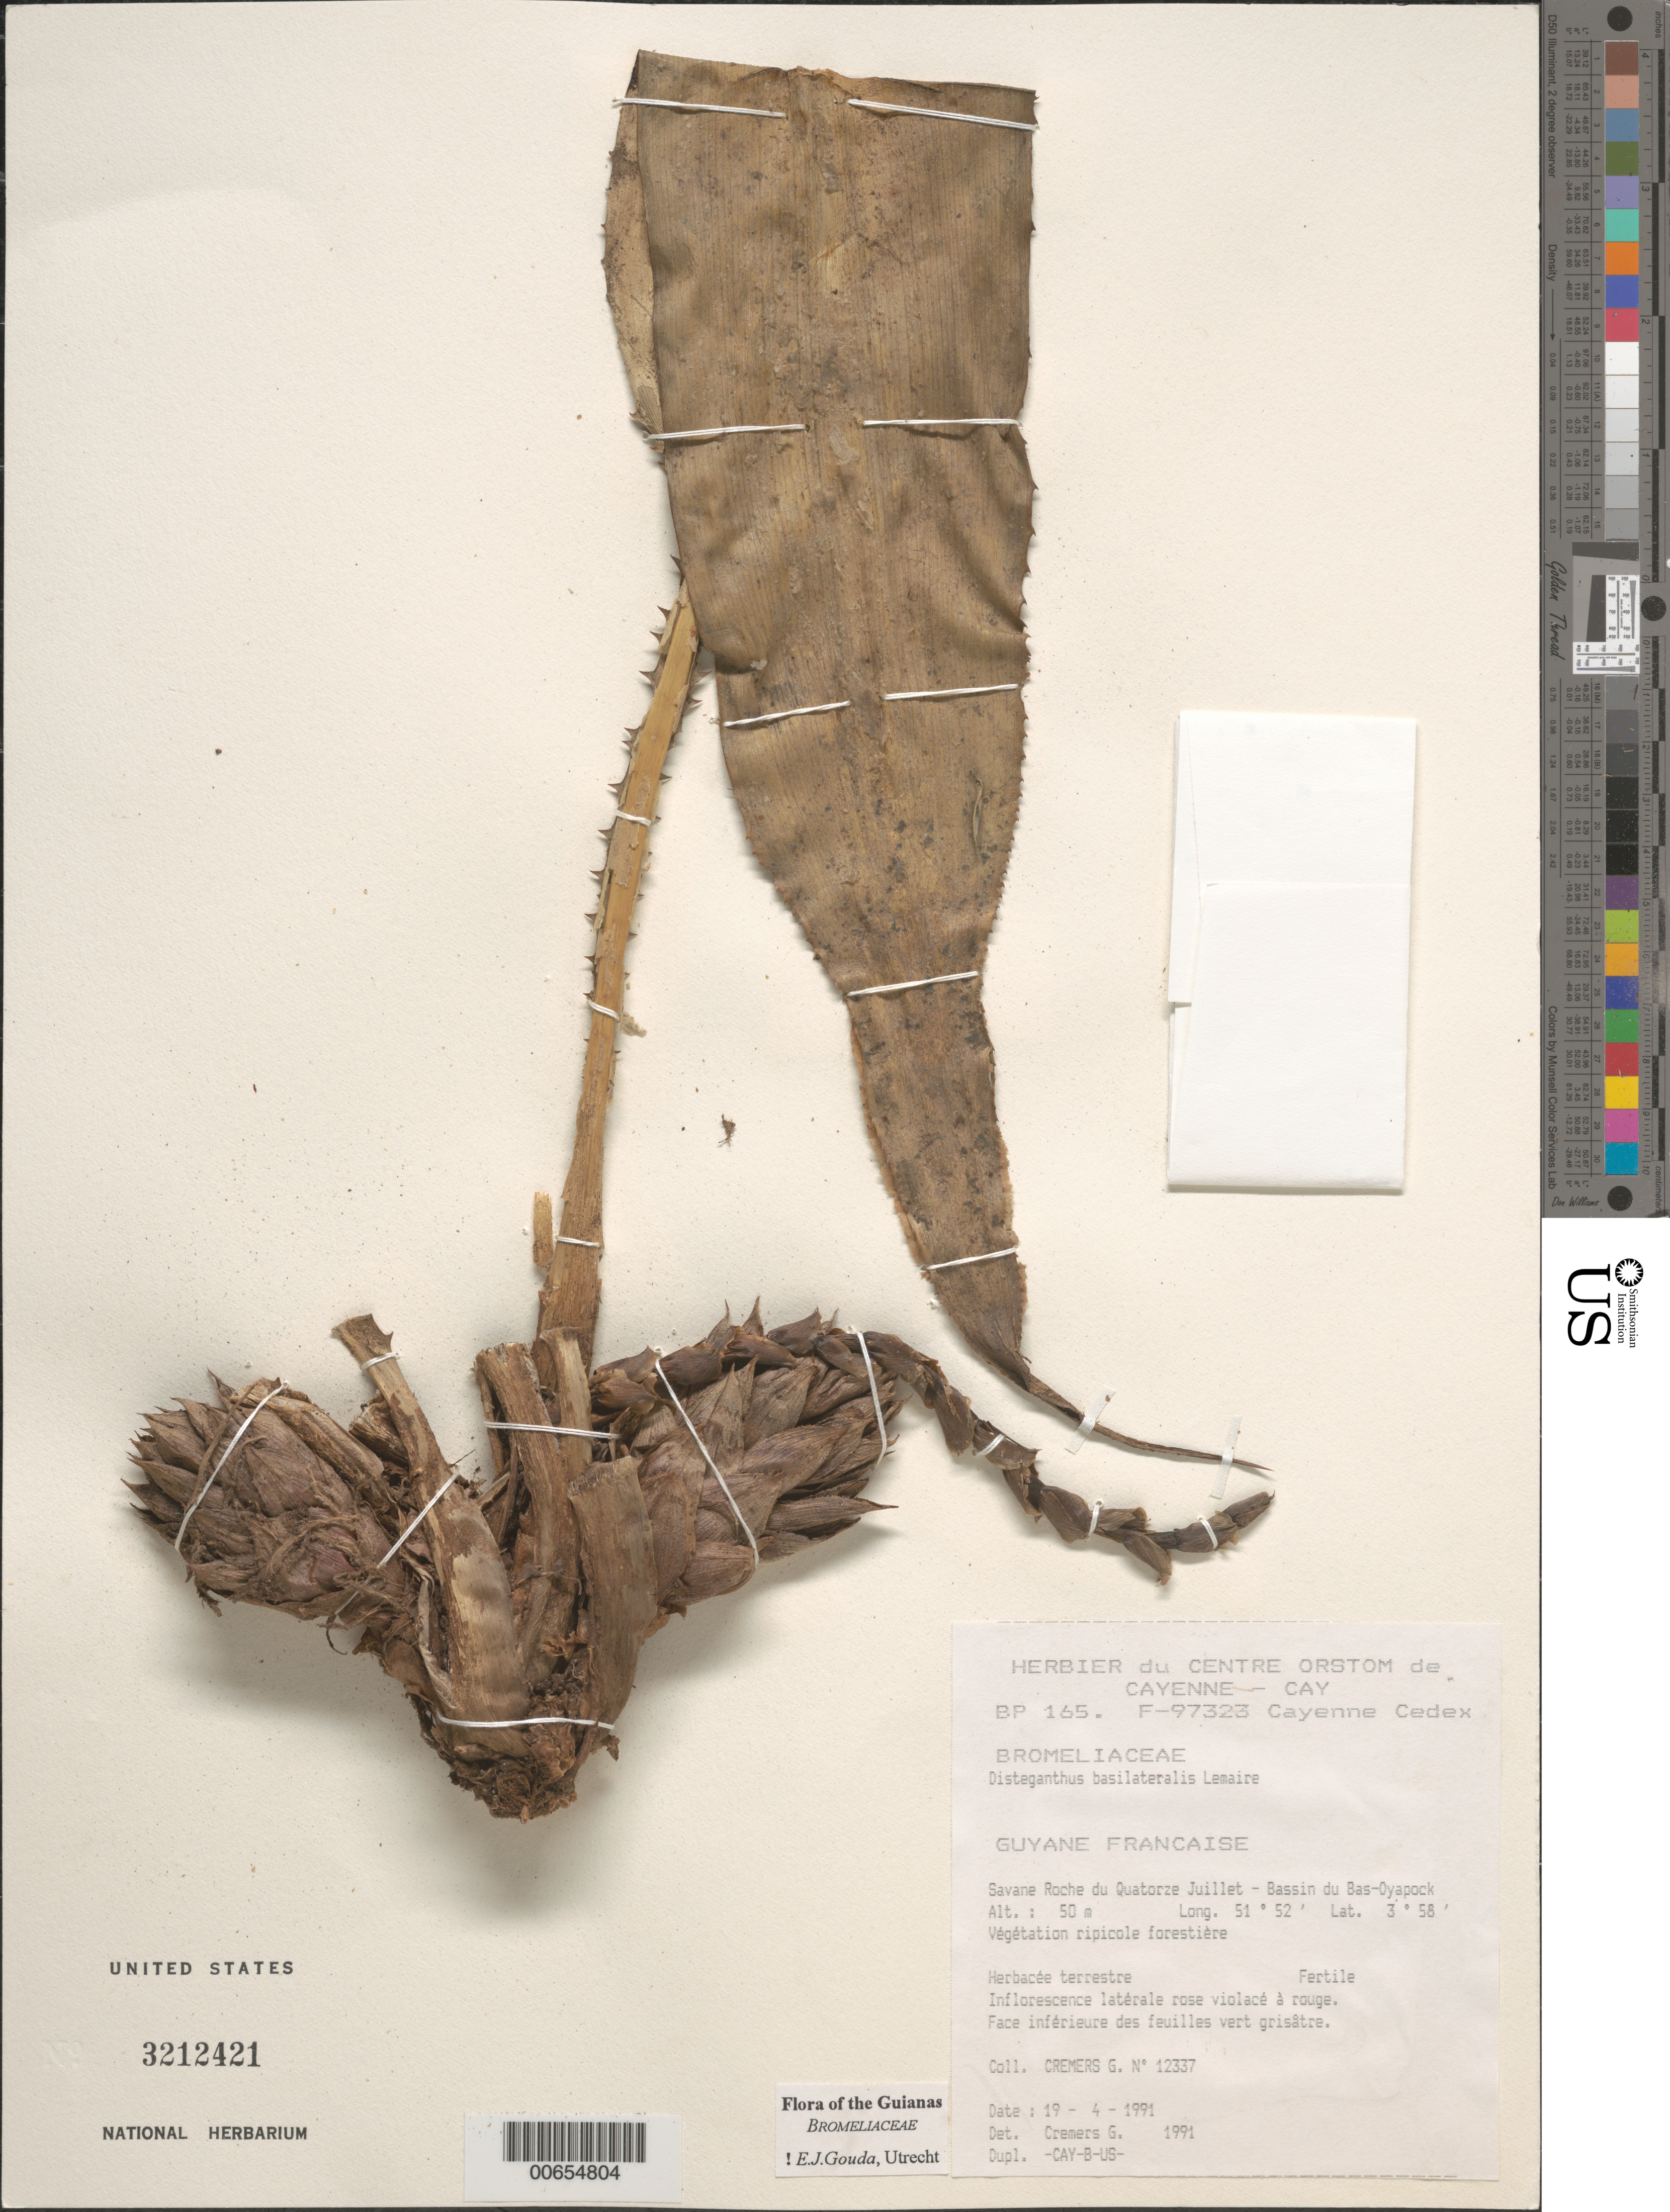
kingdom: Plantae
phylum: Tracheophyta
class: Liliopsida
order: Poales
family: Bromeliaceae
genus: Disteganthus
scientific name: Disteganthus basilateralis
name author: Lem.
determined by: Gouda, E. J.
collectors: G. Cremers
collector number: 12337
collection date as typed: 19-Apr-91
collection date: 1991-04-19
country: French Guiana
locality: Savane Roche du Quatorze Juillet, Bassin du Bas-Oyapock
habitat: Végétation ripicole forestière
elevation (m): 50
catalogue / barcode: US 3212421